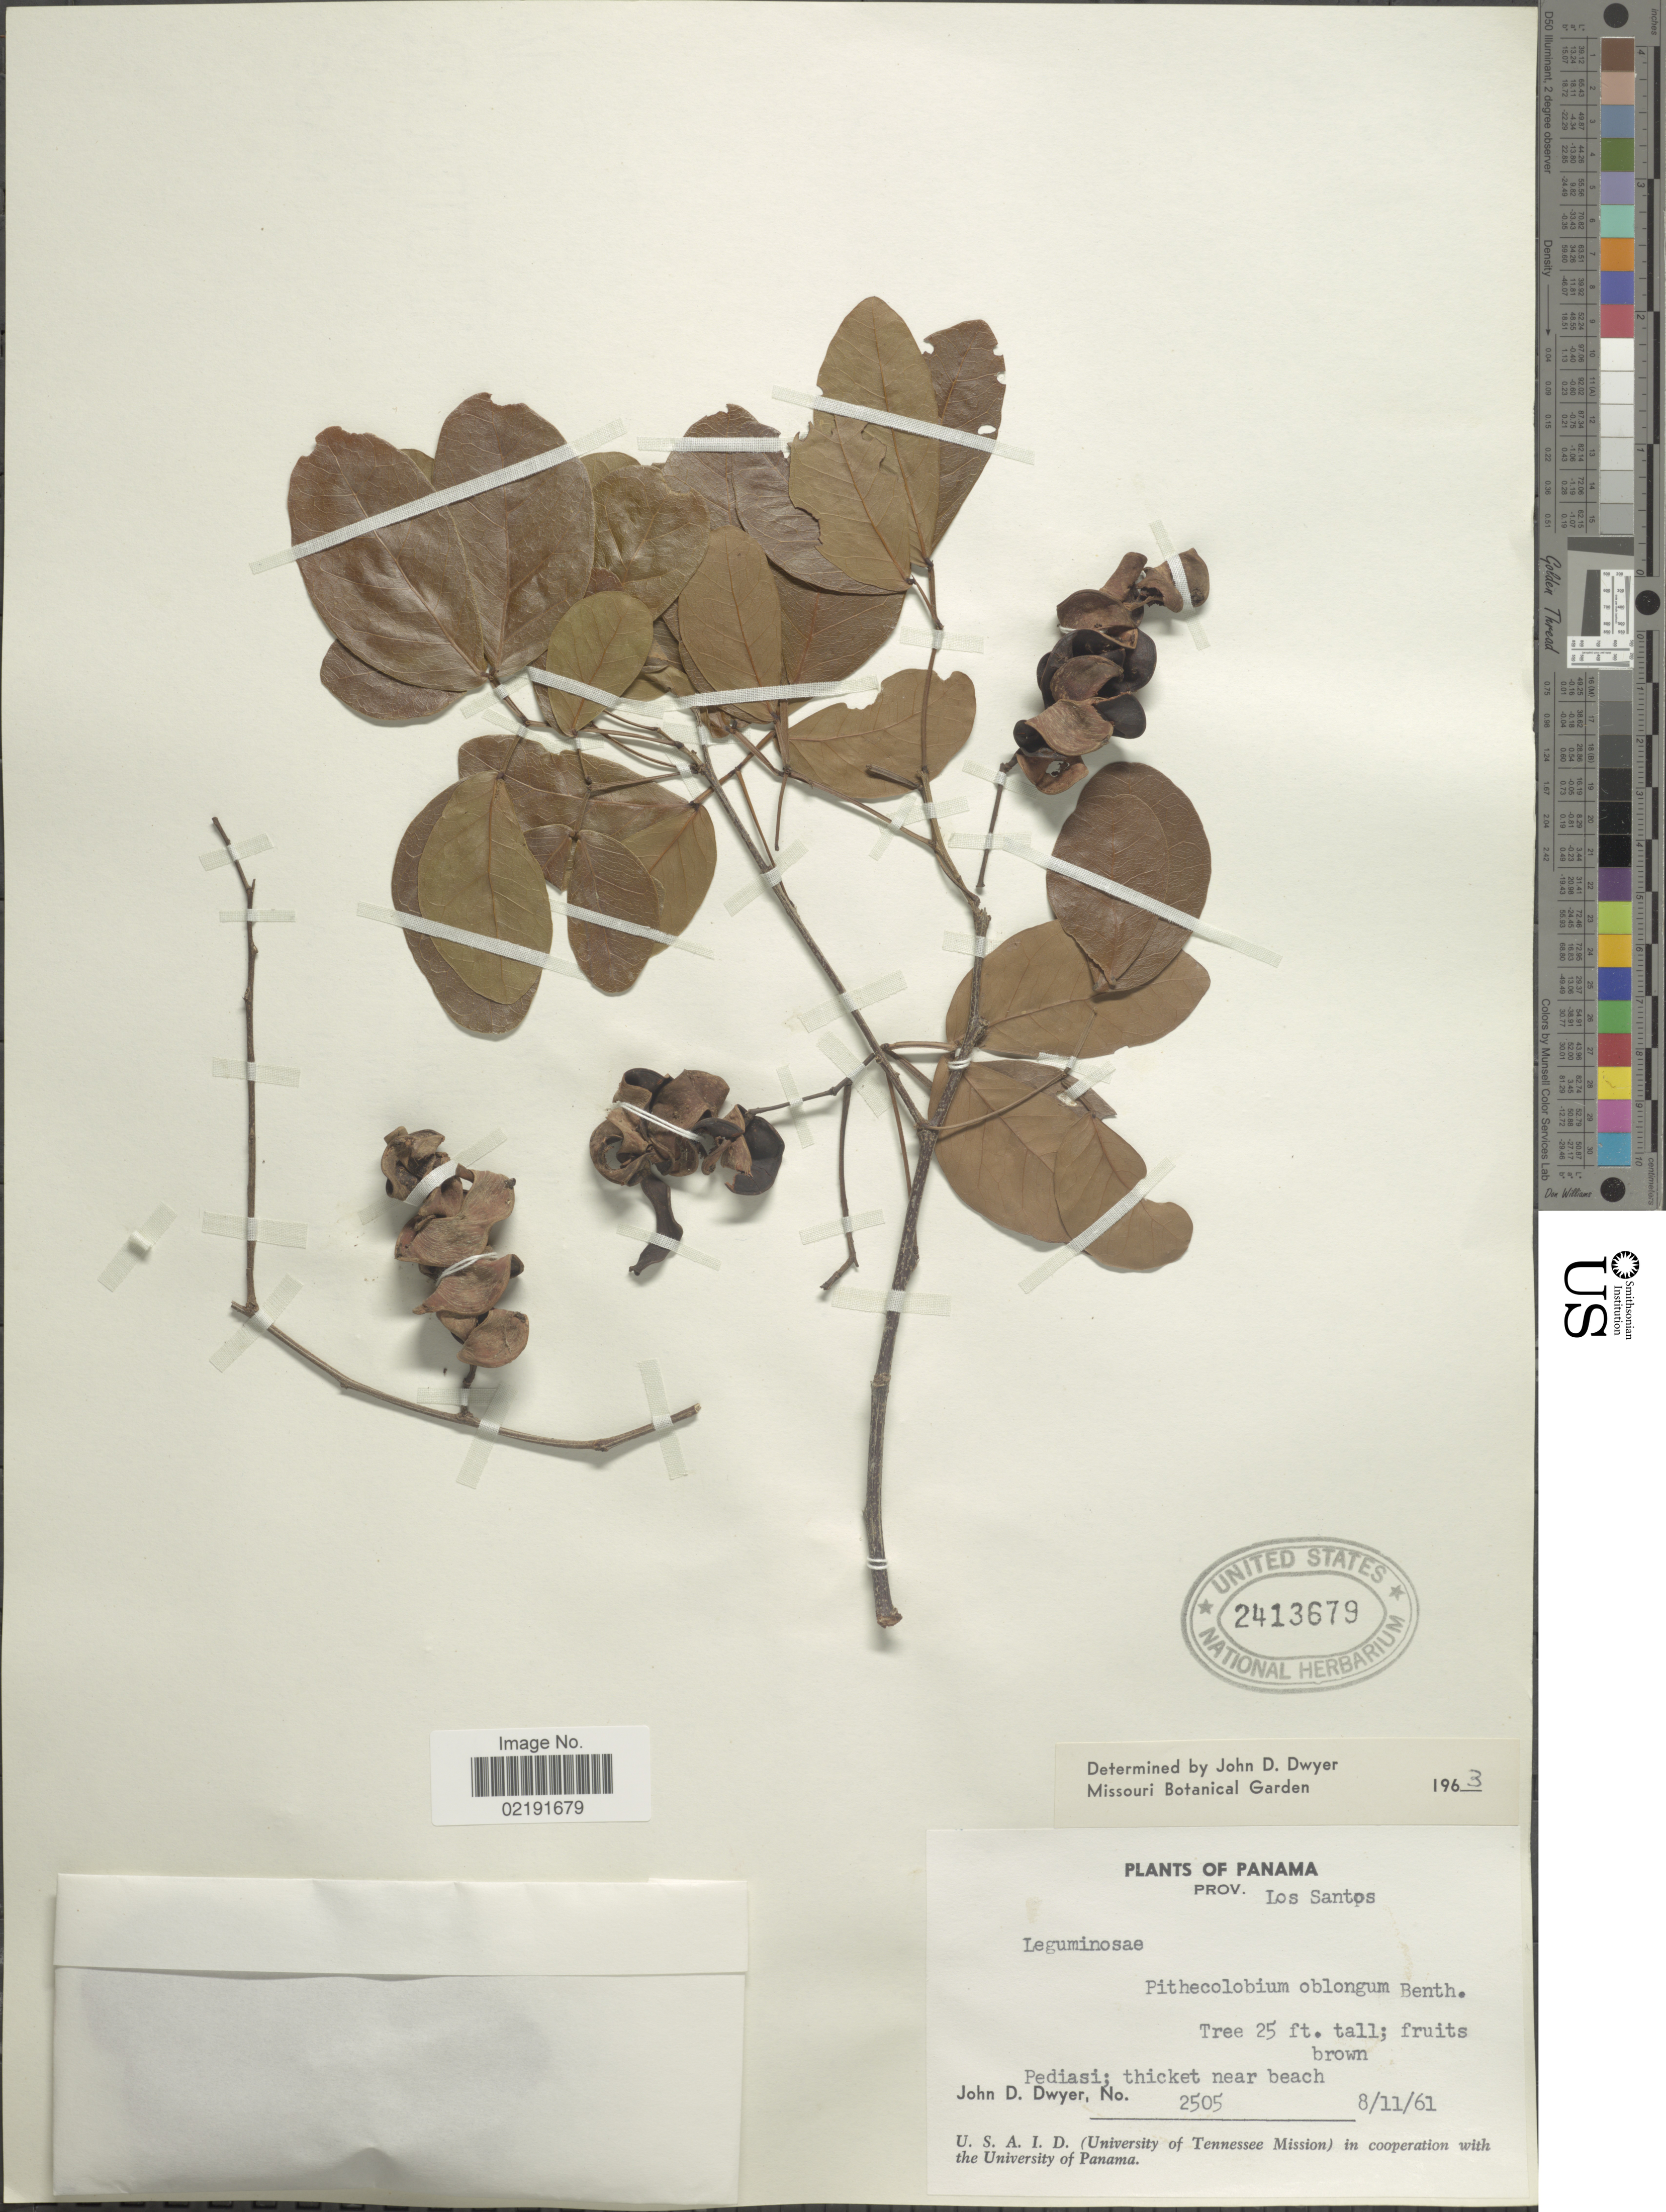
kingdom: Plantae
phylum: Tracheophyta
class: Magnoliopsida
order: Fabales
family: Fabaceae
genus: Pithecellobium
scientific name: Pithecellobium oblongum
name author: Benth.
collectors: J. D. Dwyer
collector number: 2505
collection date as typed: Transcribed d/m/y: 8/11/61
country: Panama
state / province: Los Santos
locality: Prov. Los Santos. Pediasi: thicket near beach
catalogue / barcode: US 2413679